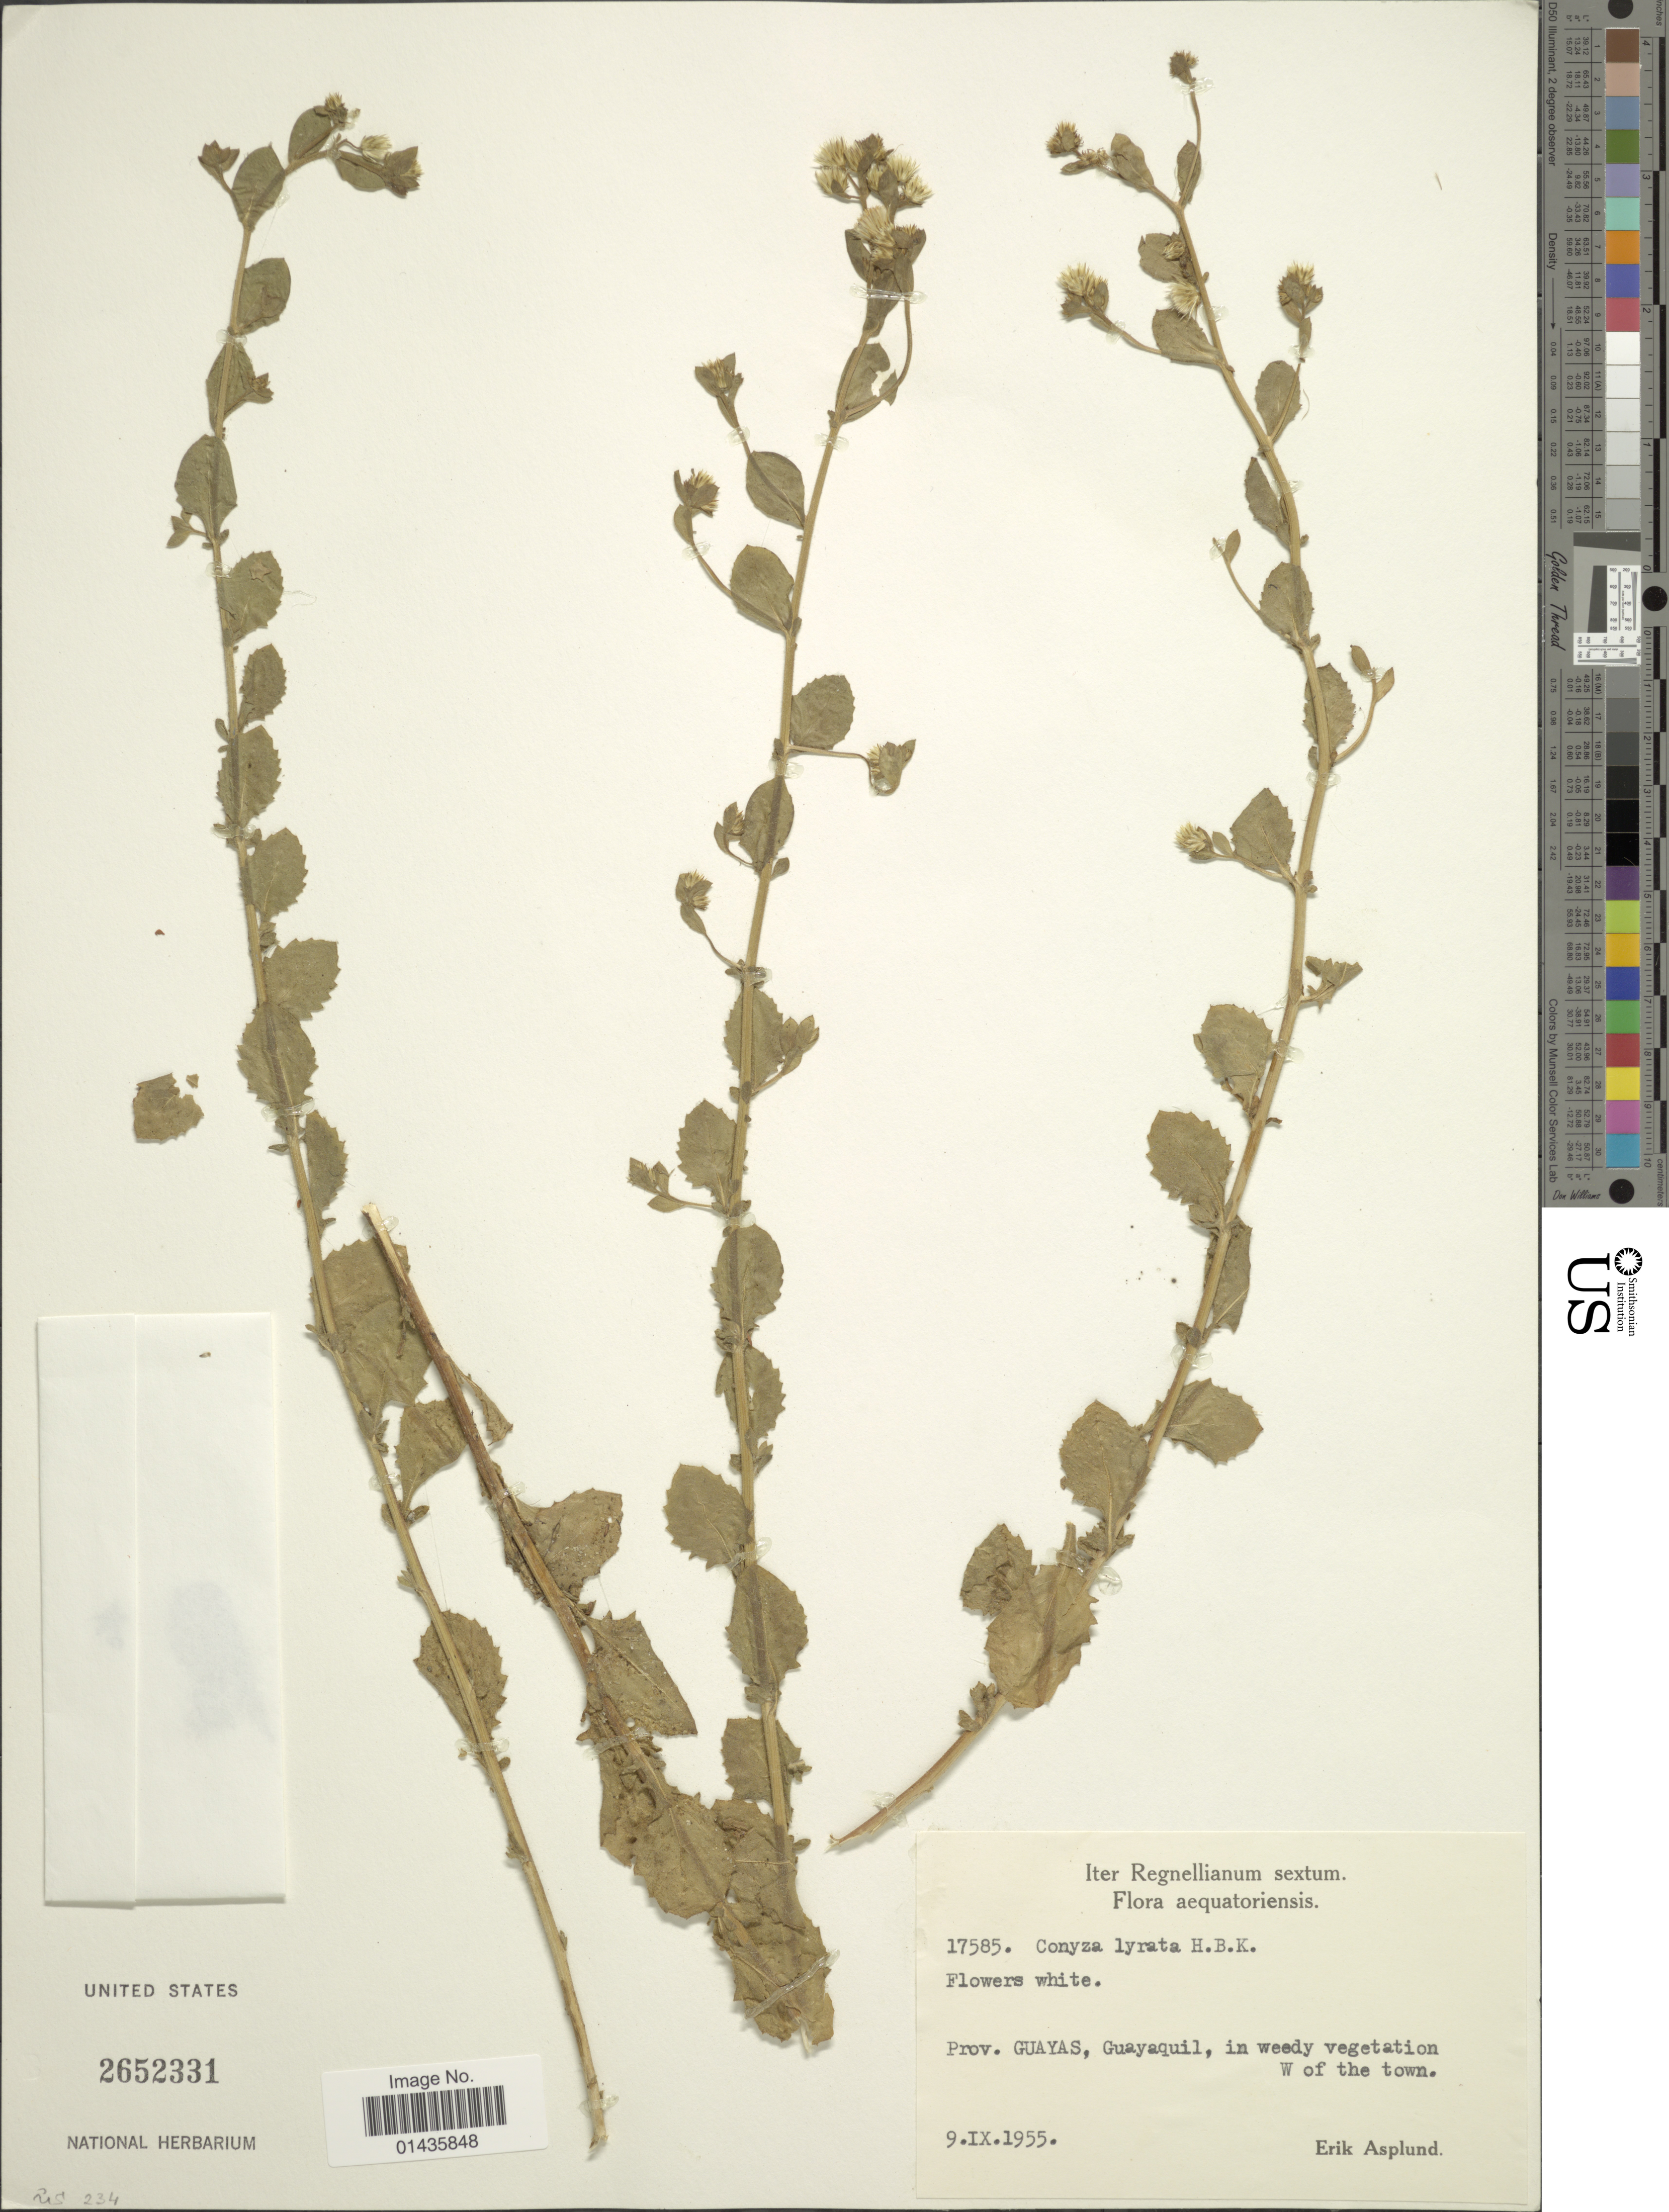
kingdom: Plantae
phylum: Tracheophyta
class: Magnoliopsida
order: Asterales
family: Asteraceae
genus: Pseudoconyza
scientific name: Pseudoconyza lyrata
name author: (Kunth) Cuatrec.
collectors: E. Asplund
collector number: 17585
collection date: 1955-09-09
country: Ecuador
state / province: Guayas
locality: Guayaquil, W of the town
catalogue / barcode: US 2652331